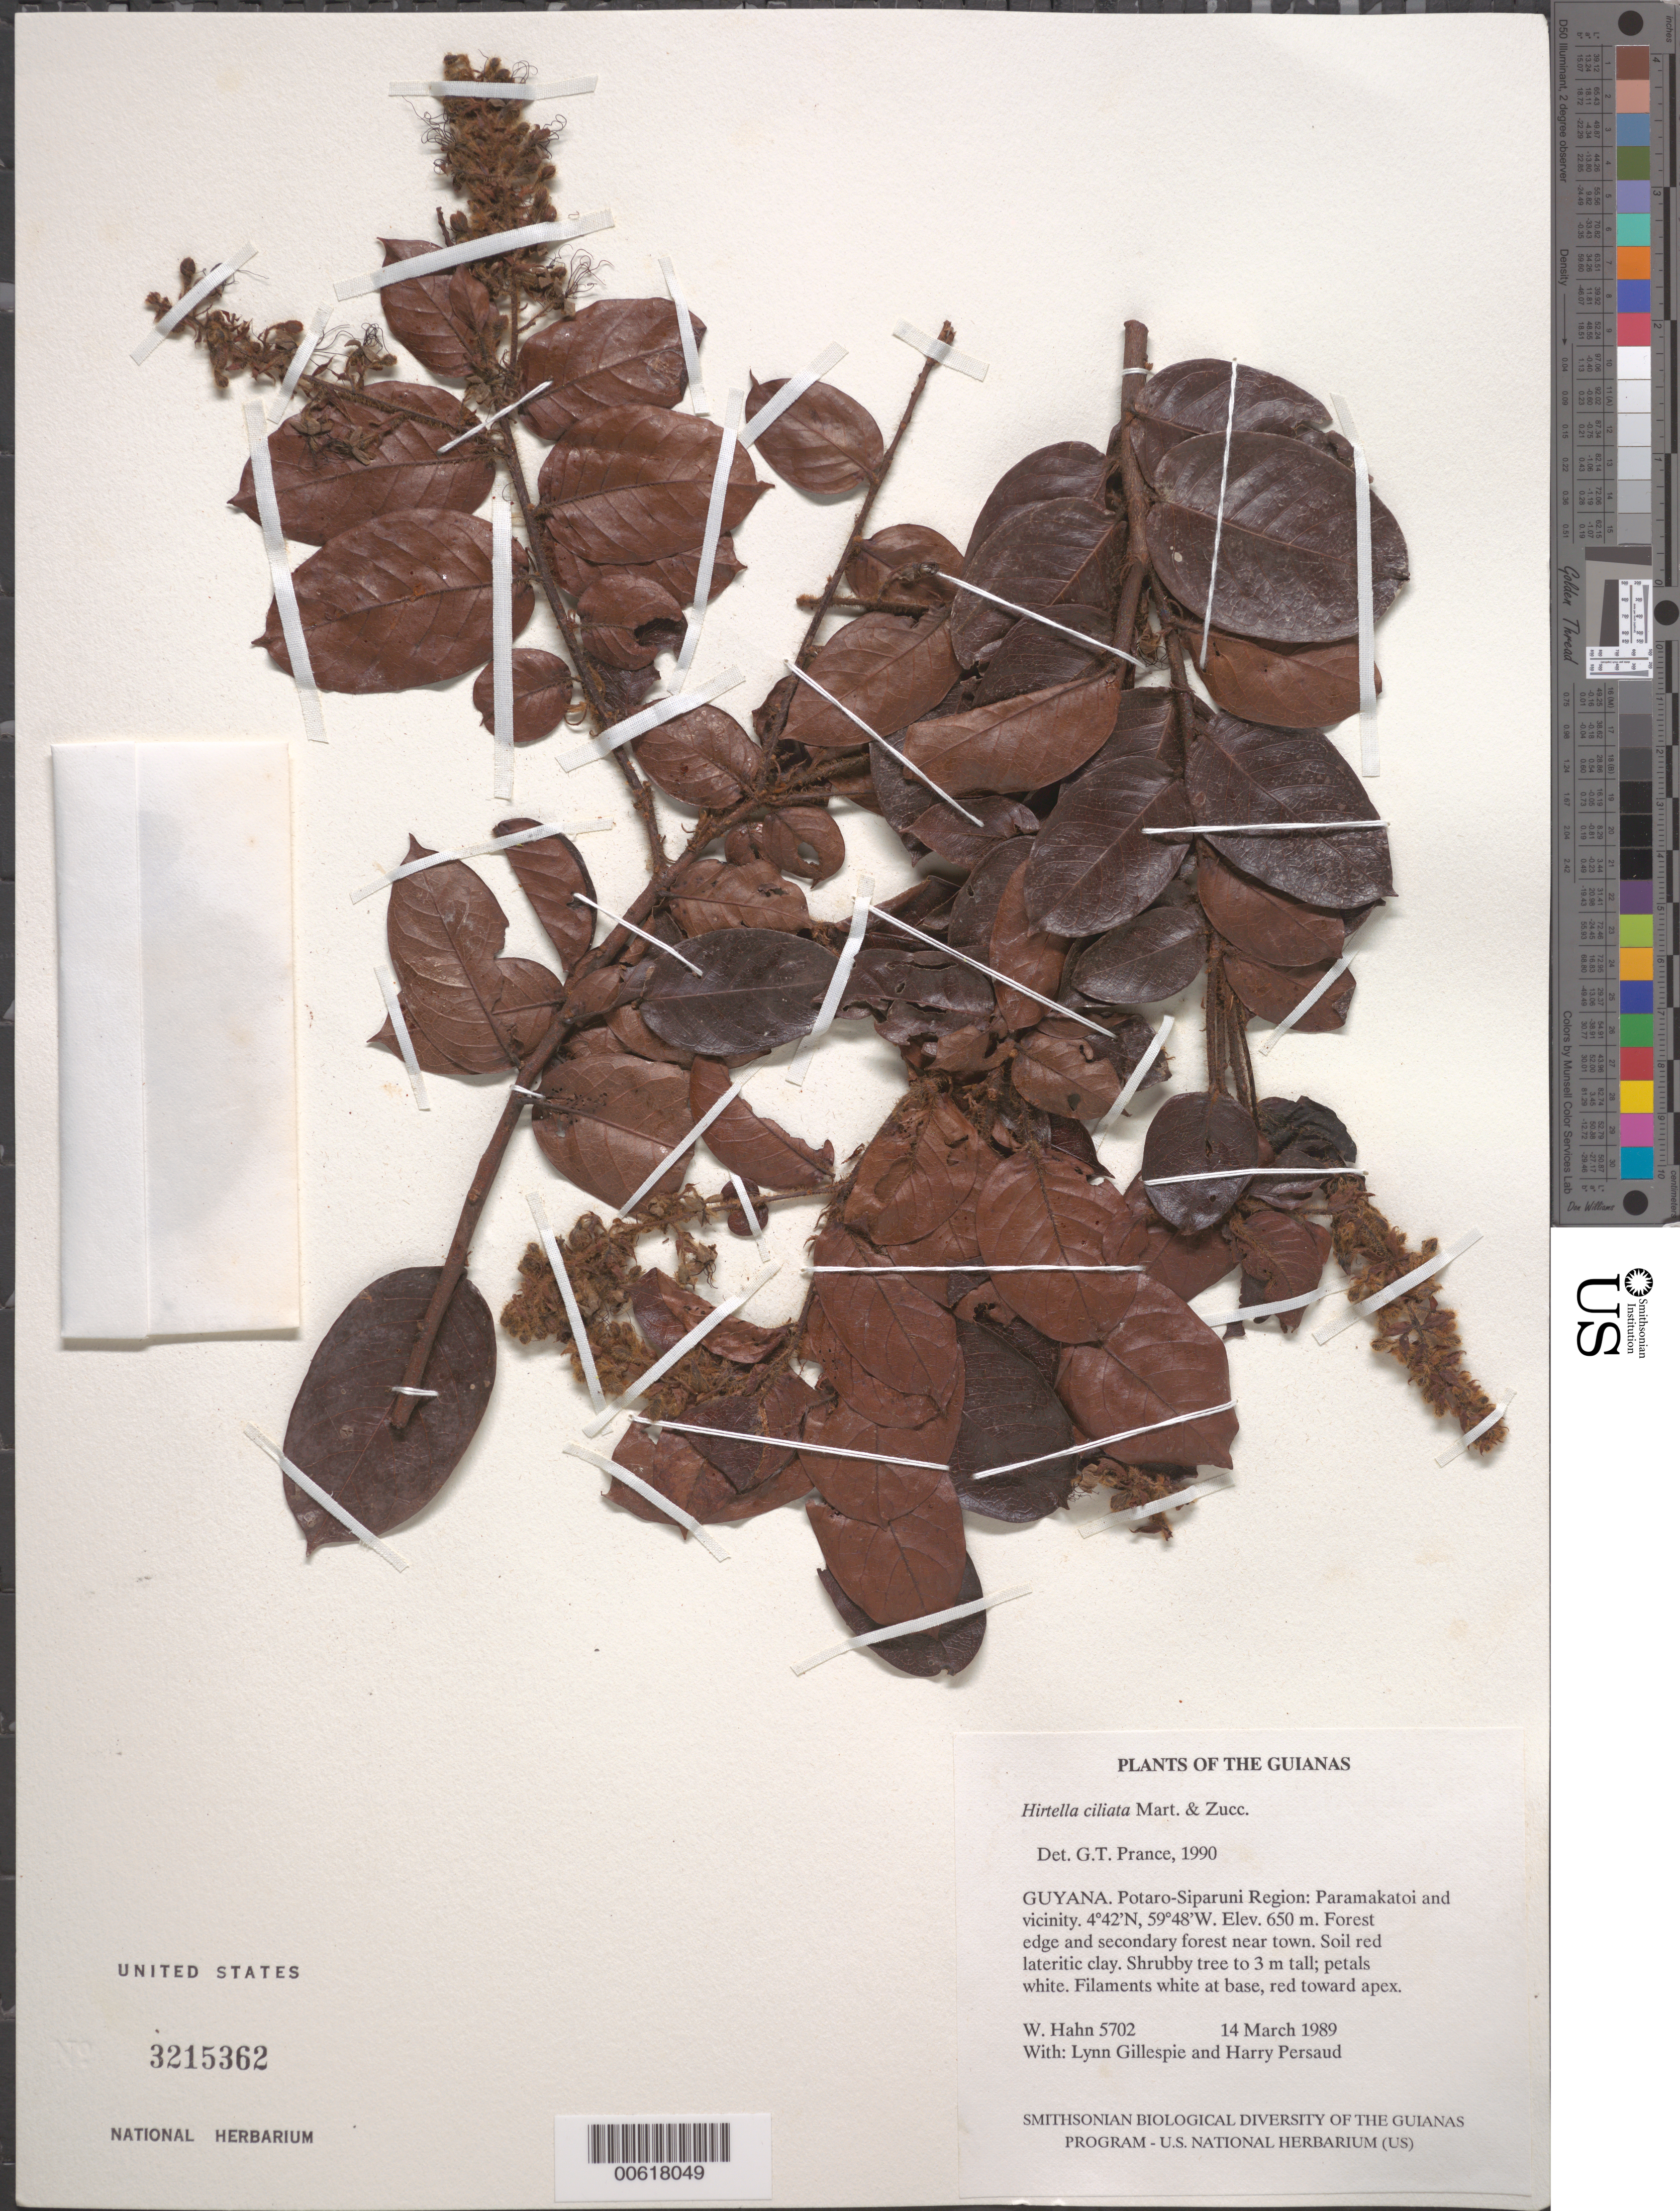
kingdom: Plantae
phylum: Tracheophyta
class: Magnoliopsida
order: Malpighiales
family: Chrysobalanaceae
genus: Hirtella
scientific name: Hirtella ciliata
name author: Mart. & Zucc.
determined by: Prance, G. T.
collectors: W. Hahn, L. J. Gillespie & H. Persaud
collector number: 5702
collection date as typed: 14 March 1989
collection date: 1989-03-14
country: Guyana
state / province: Potaro-Siparuni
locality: Paramakatoi and vicinity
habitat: Forest edge and secondary forest near town. Soil red lateritic clay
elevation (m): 650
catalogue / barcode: US 3215362